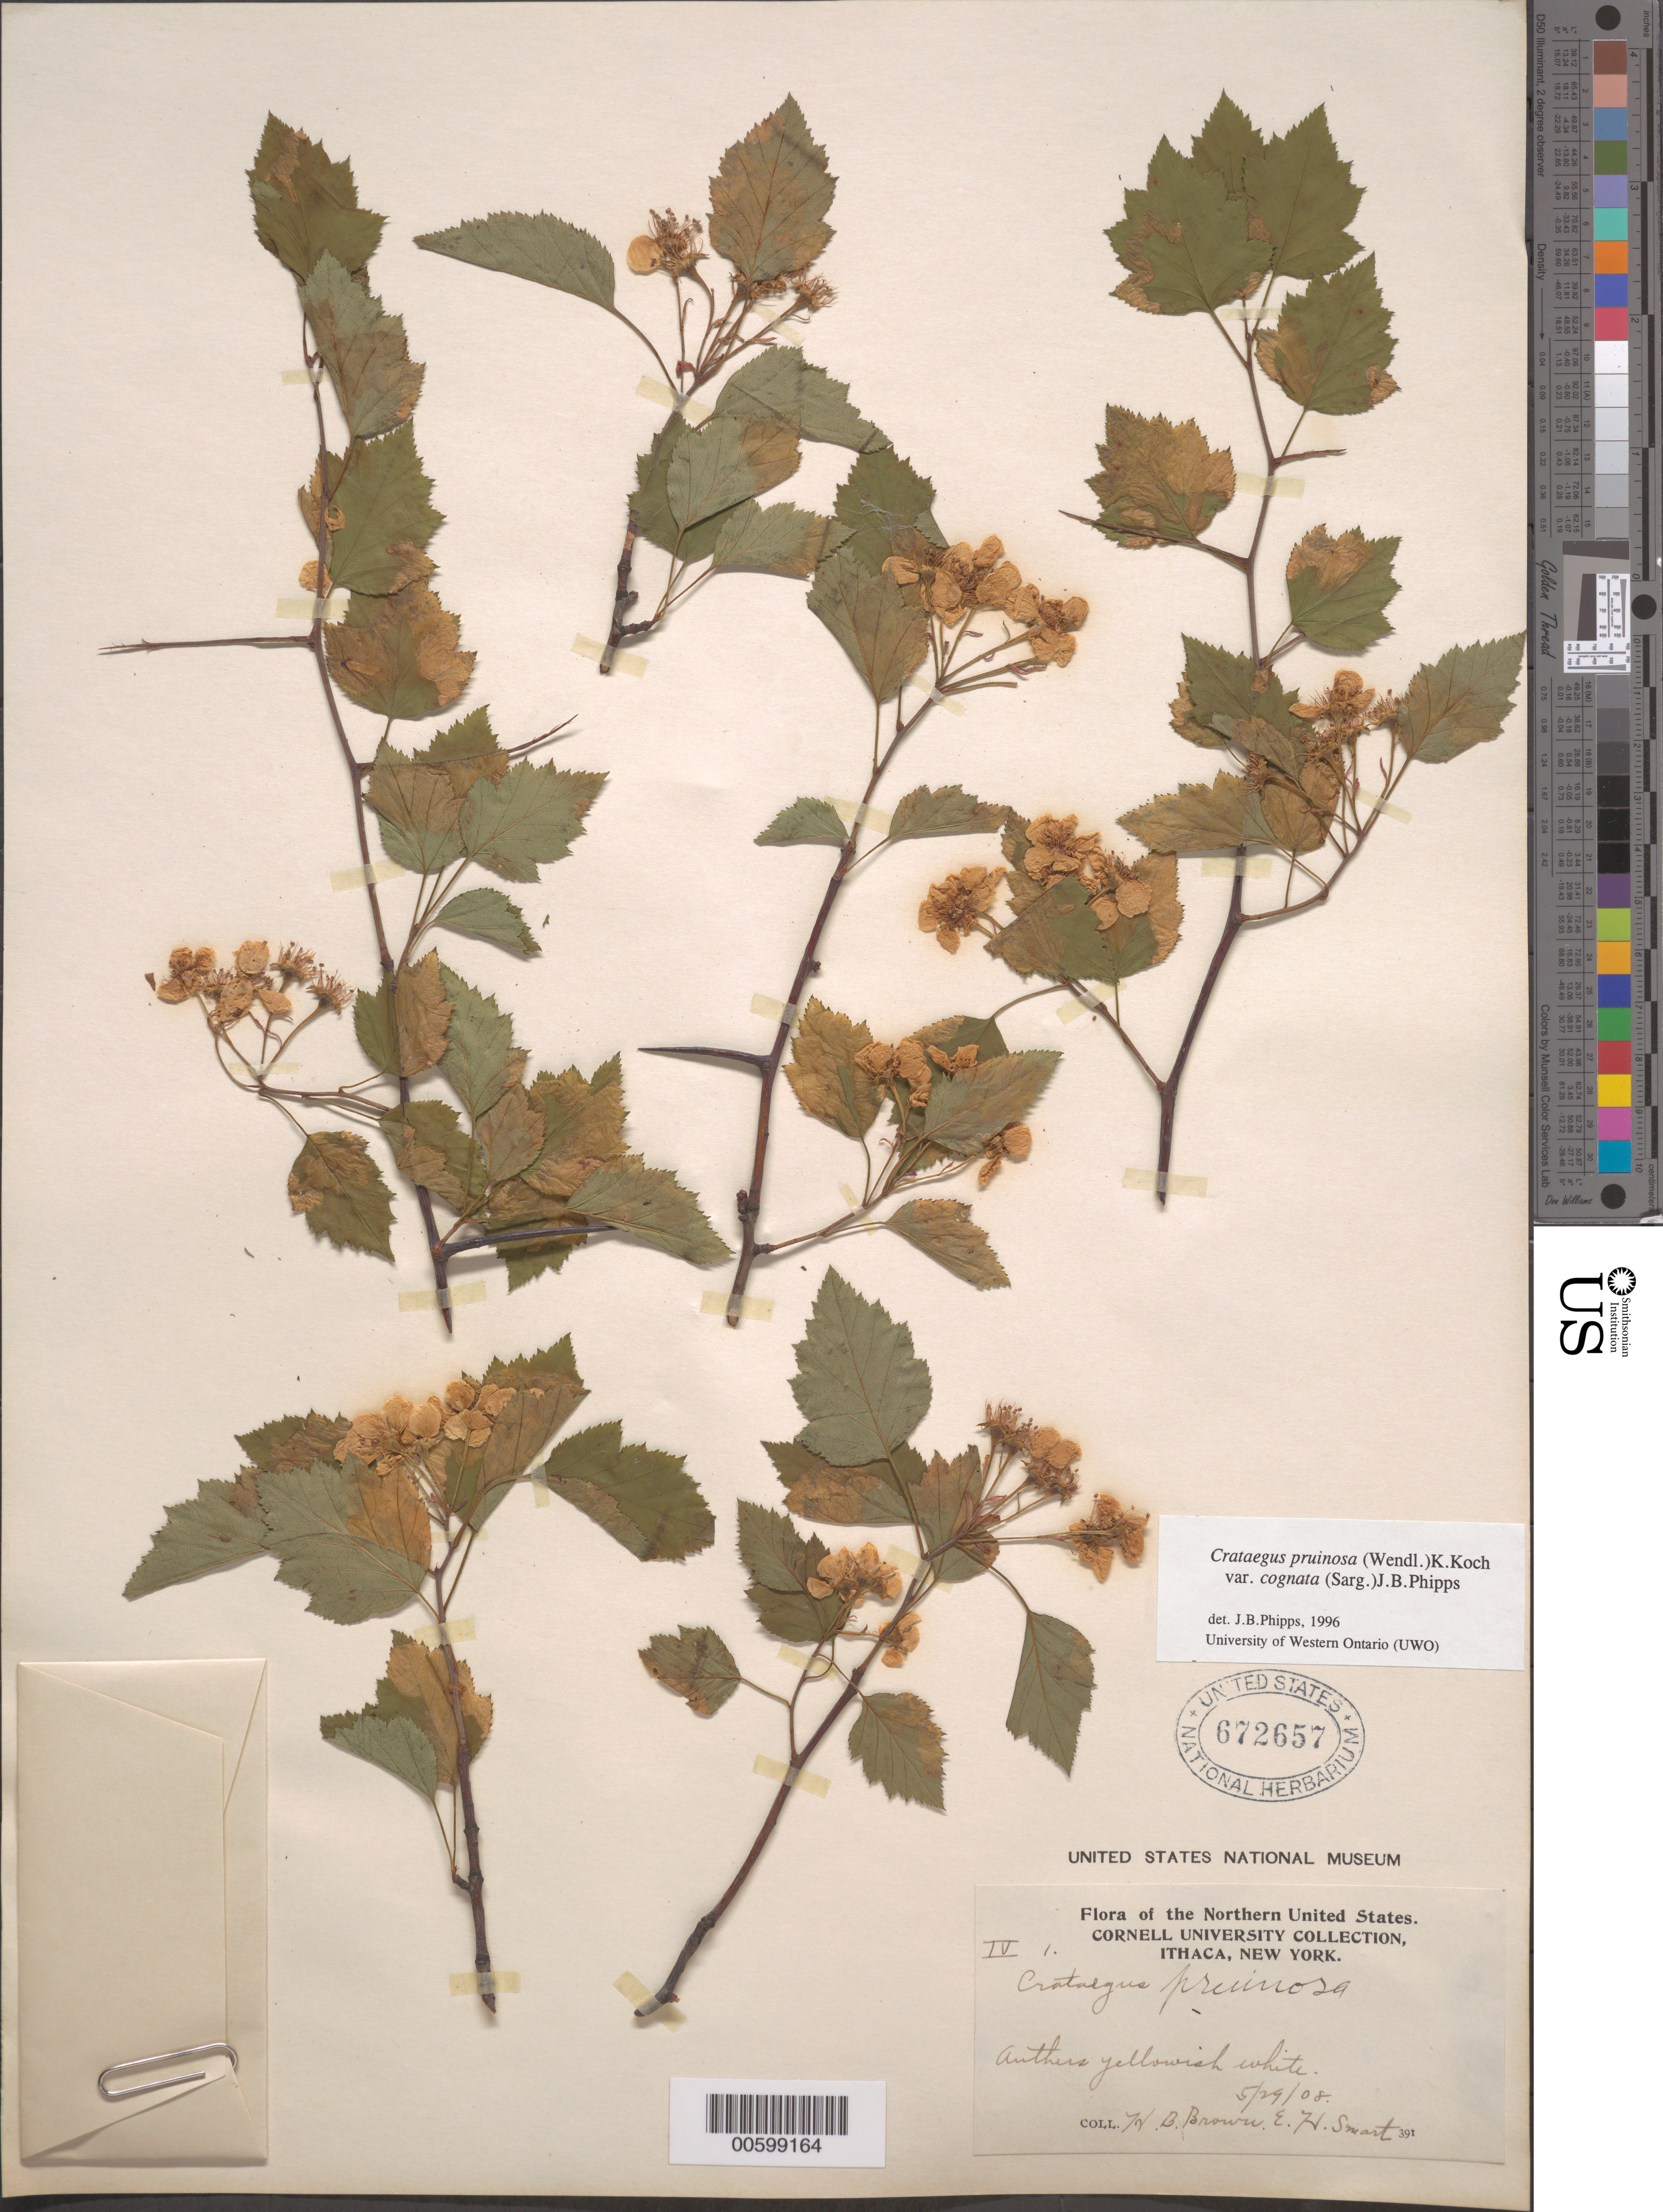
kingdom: Plantae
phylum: Tracheophyta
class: Magnoliopsida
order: Rosales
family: Rosaceae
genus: Crataegus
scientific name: Crataegus pruinosa var. cognata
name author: (Sarg.) J.B. Phipps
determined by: Phipps, James B., (UWO), University of Western Ontario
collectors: H. B. Brown & E. Smart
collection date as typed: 29 May 1908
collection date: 1908-05-29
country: United States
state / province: New York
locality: Northern United States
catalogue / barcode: US 672657